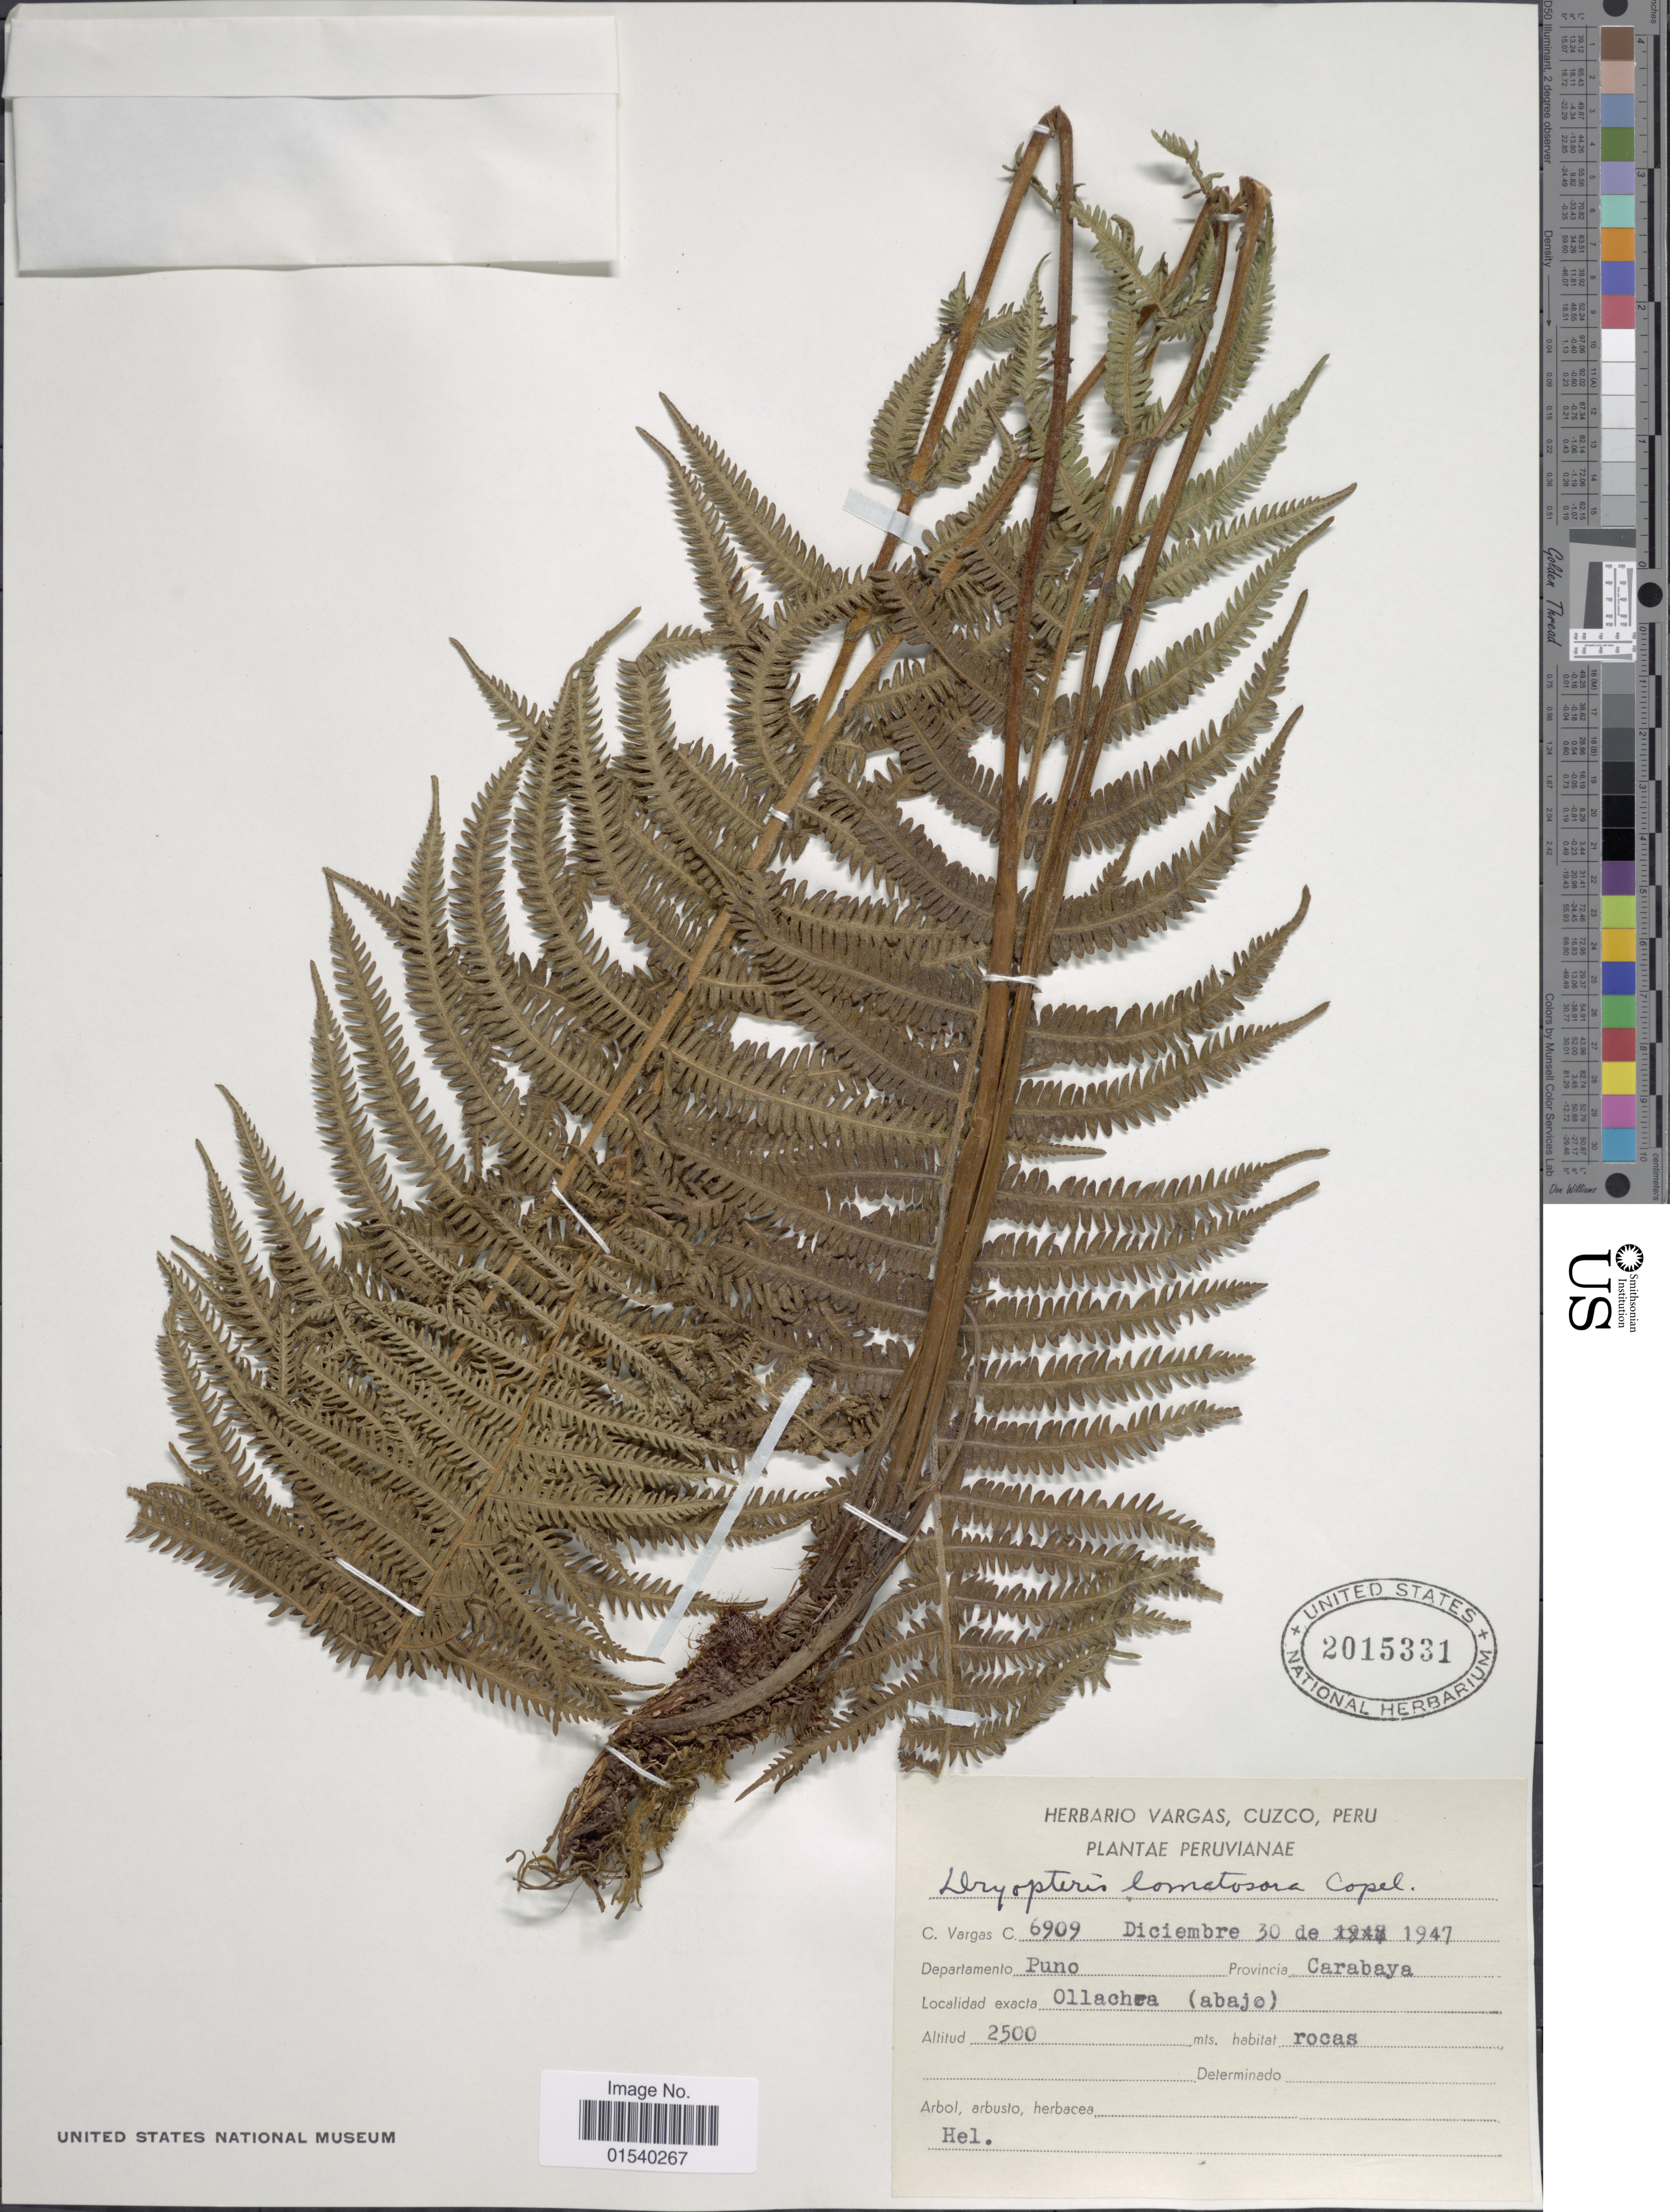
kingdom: Plantae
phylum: Tracheophyta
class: Polypodiopsida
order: Polypodiales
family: Thelypteridaceae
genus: Amauropelta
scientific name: Amauropelta oligocarpa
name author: (Humb. & Bonpl. ex Willd.) Pic. Serm.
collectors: C. Vargas Calderón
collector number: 6909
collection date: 1947-12-30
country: Peru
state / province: Puno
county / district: Carabaya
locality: Departamento Puno, Province Carabaya, Ollachea (abajo)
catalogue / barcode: US 2015331